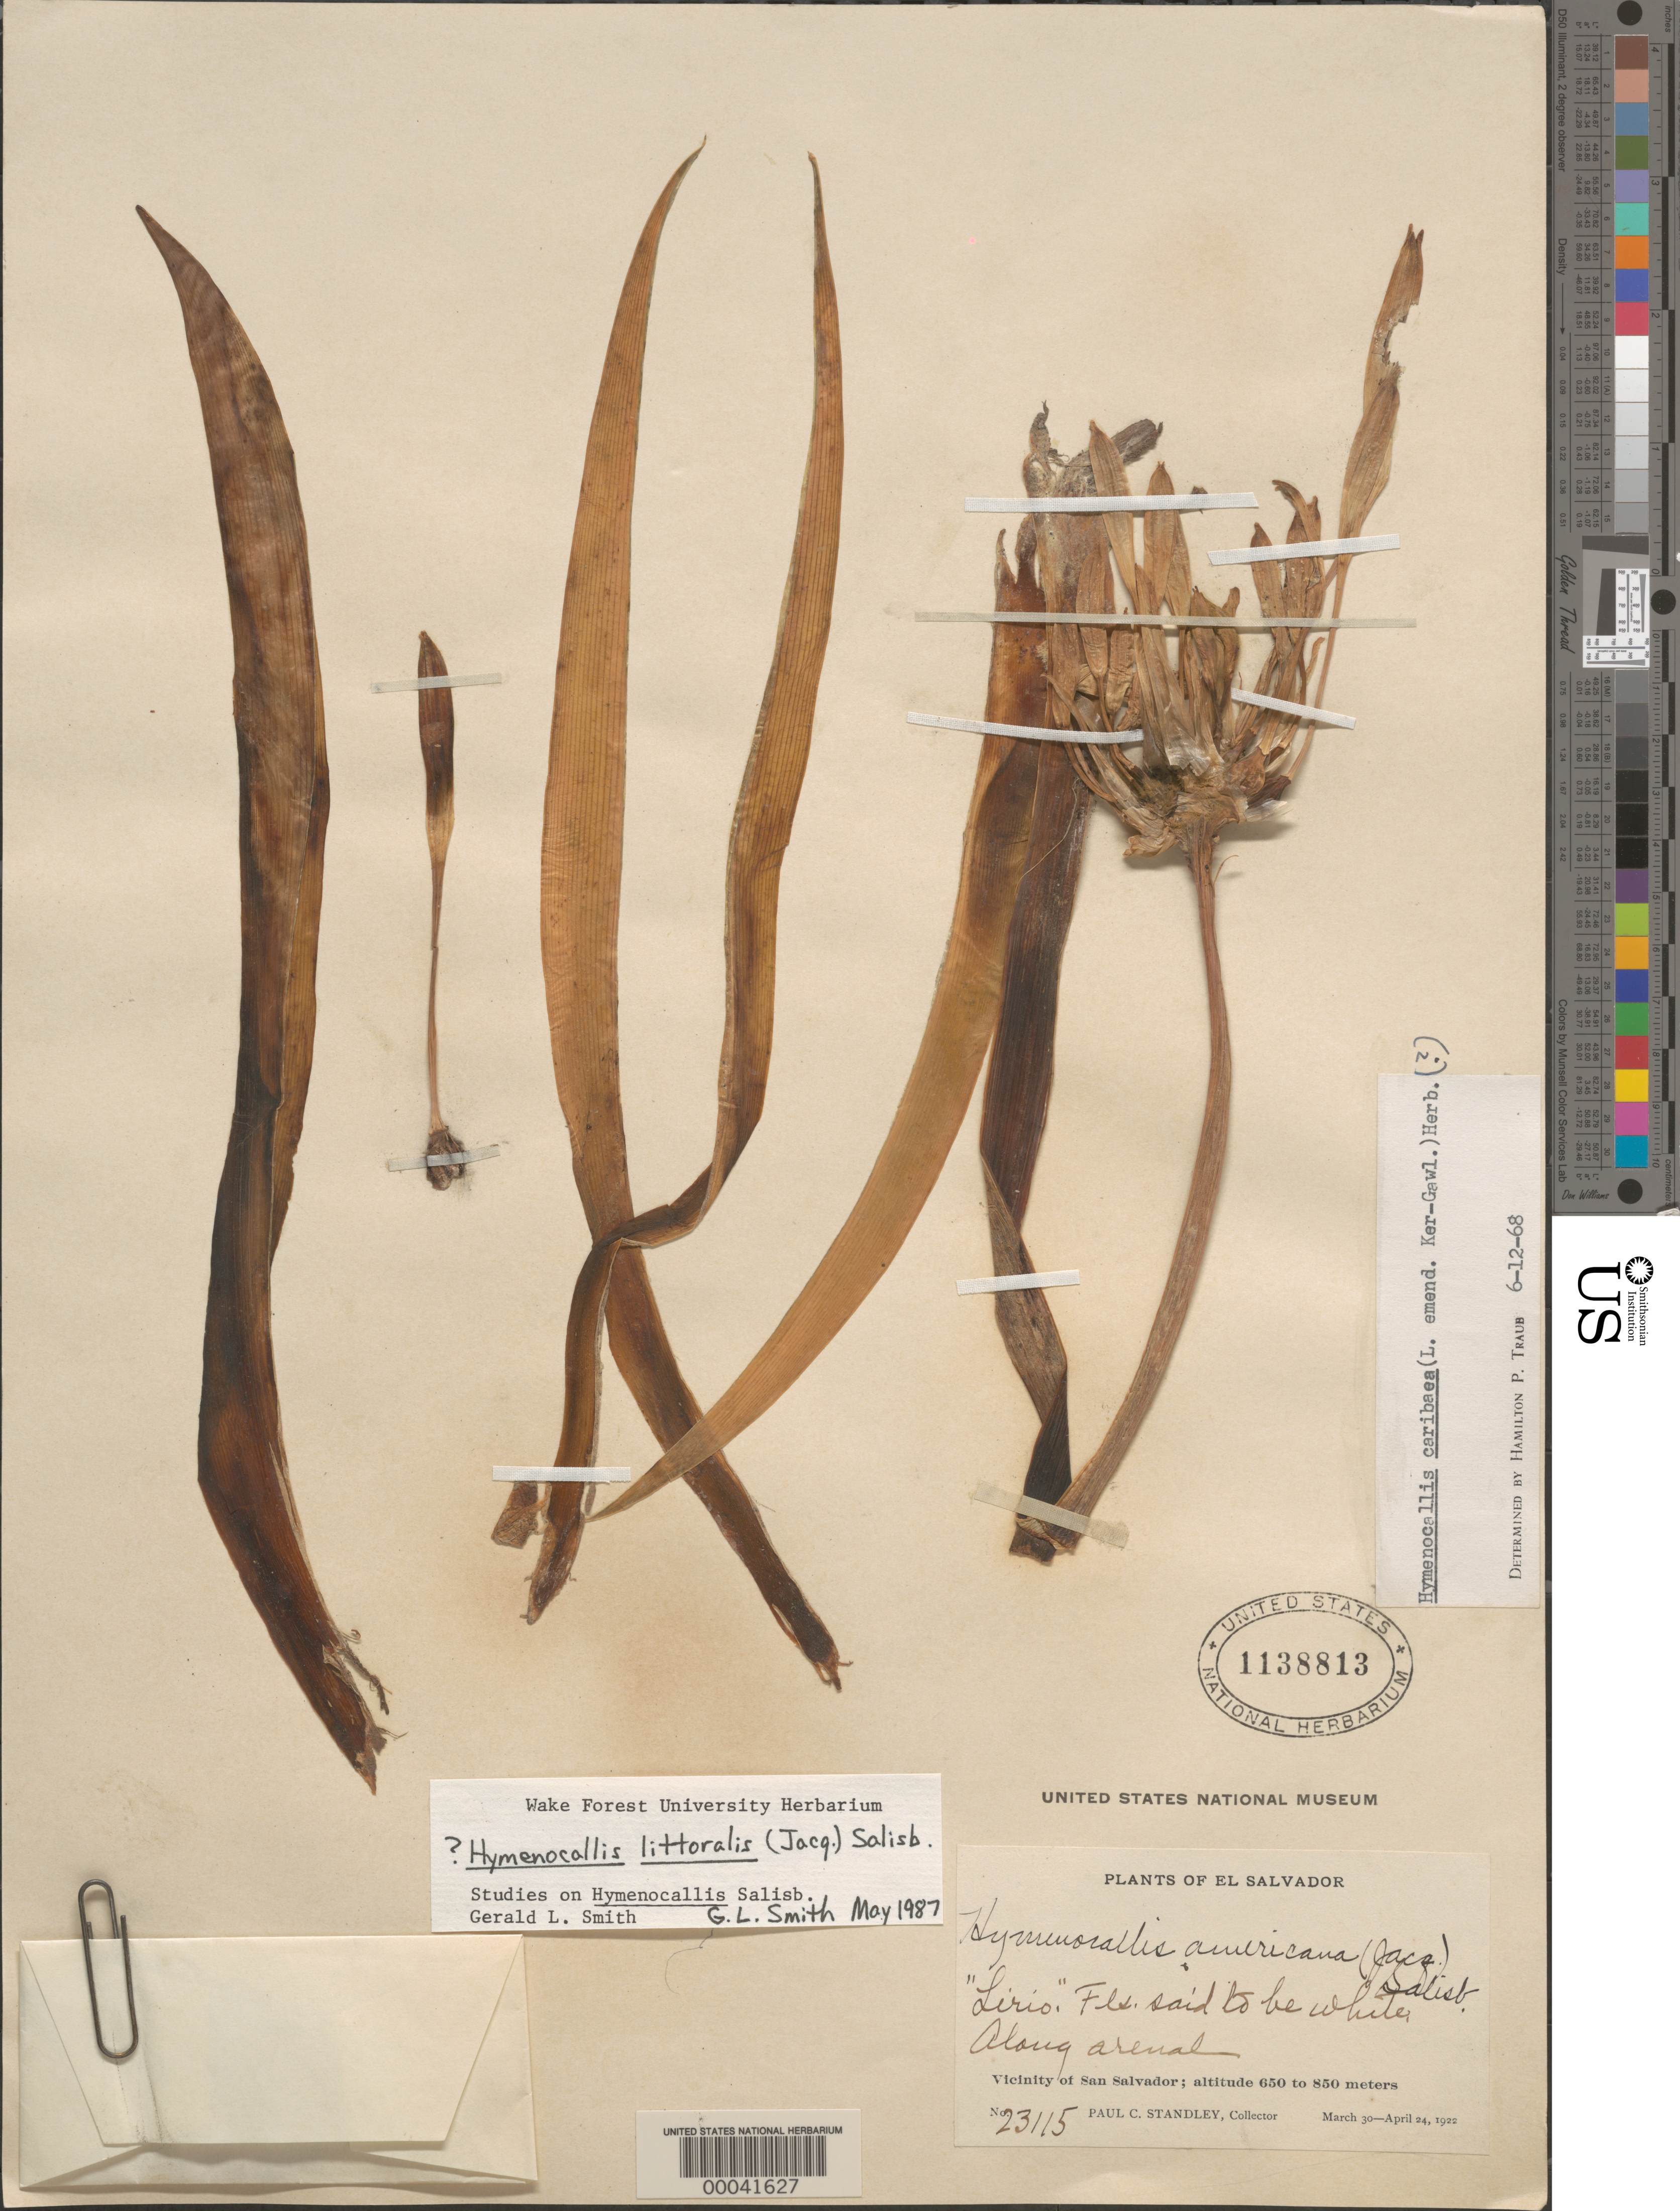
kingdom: Plantae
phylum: Tracheophyta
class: Liliopsida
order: Asparagales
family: Amaryllidaceae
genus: Hymenocallis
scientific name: Hymenocallis littoralis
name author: (Jacq.) Salisb.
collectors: P. C. Standley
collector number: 23115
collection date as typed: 30 Mar 1922 to 24 Apr 1922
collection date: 1922-03-30/1922-04-24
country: El Salvador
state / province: San Salvador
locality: Vicinity of san salvador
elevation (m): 650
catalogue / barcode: US 1138813